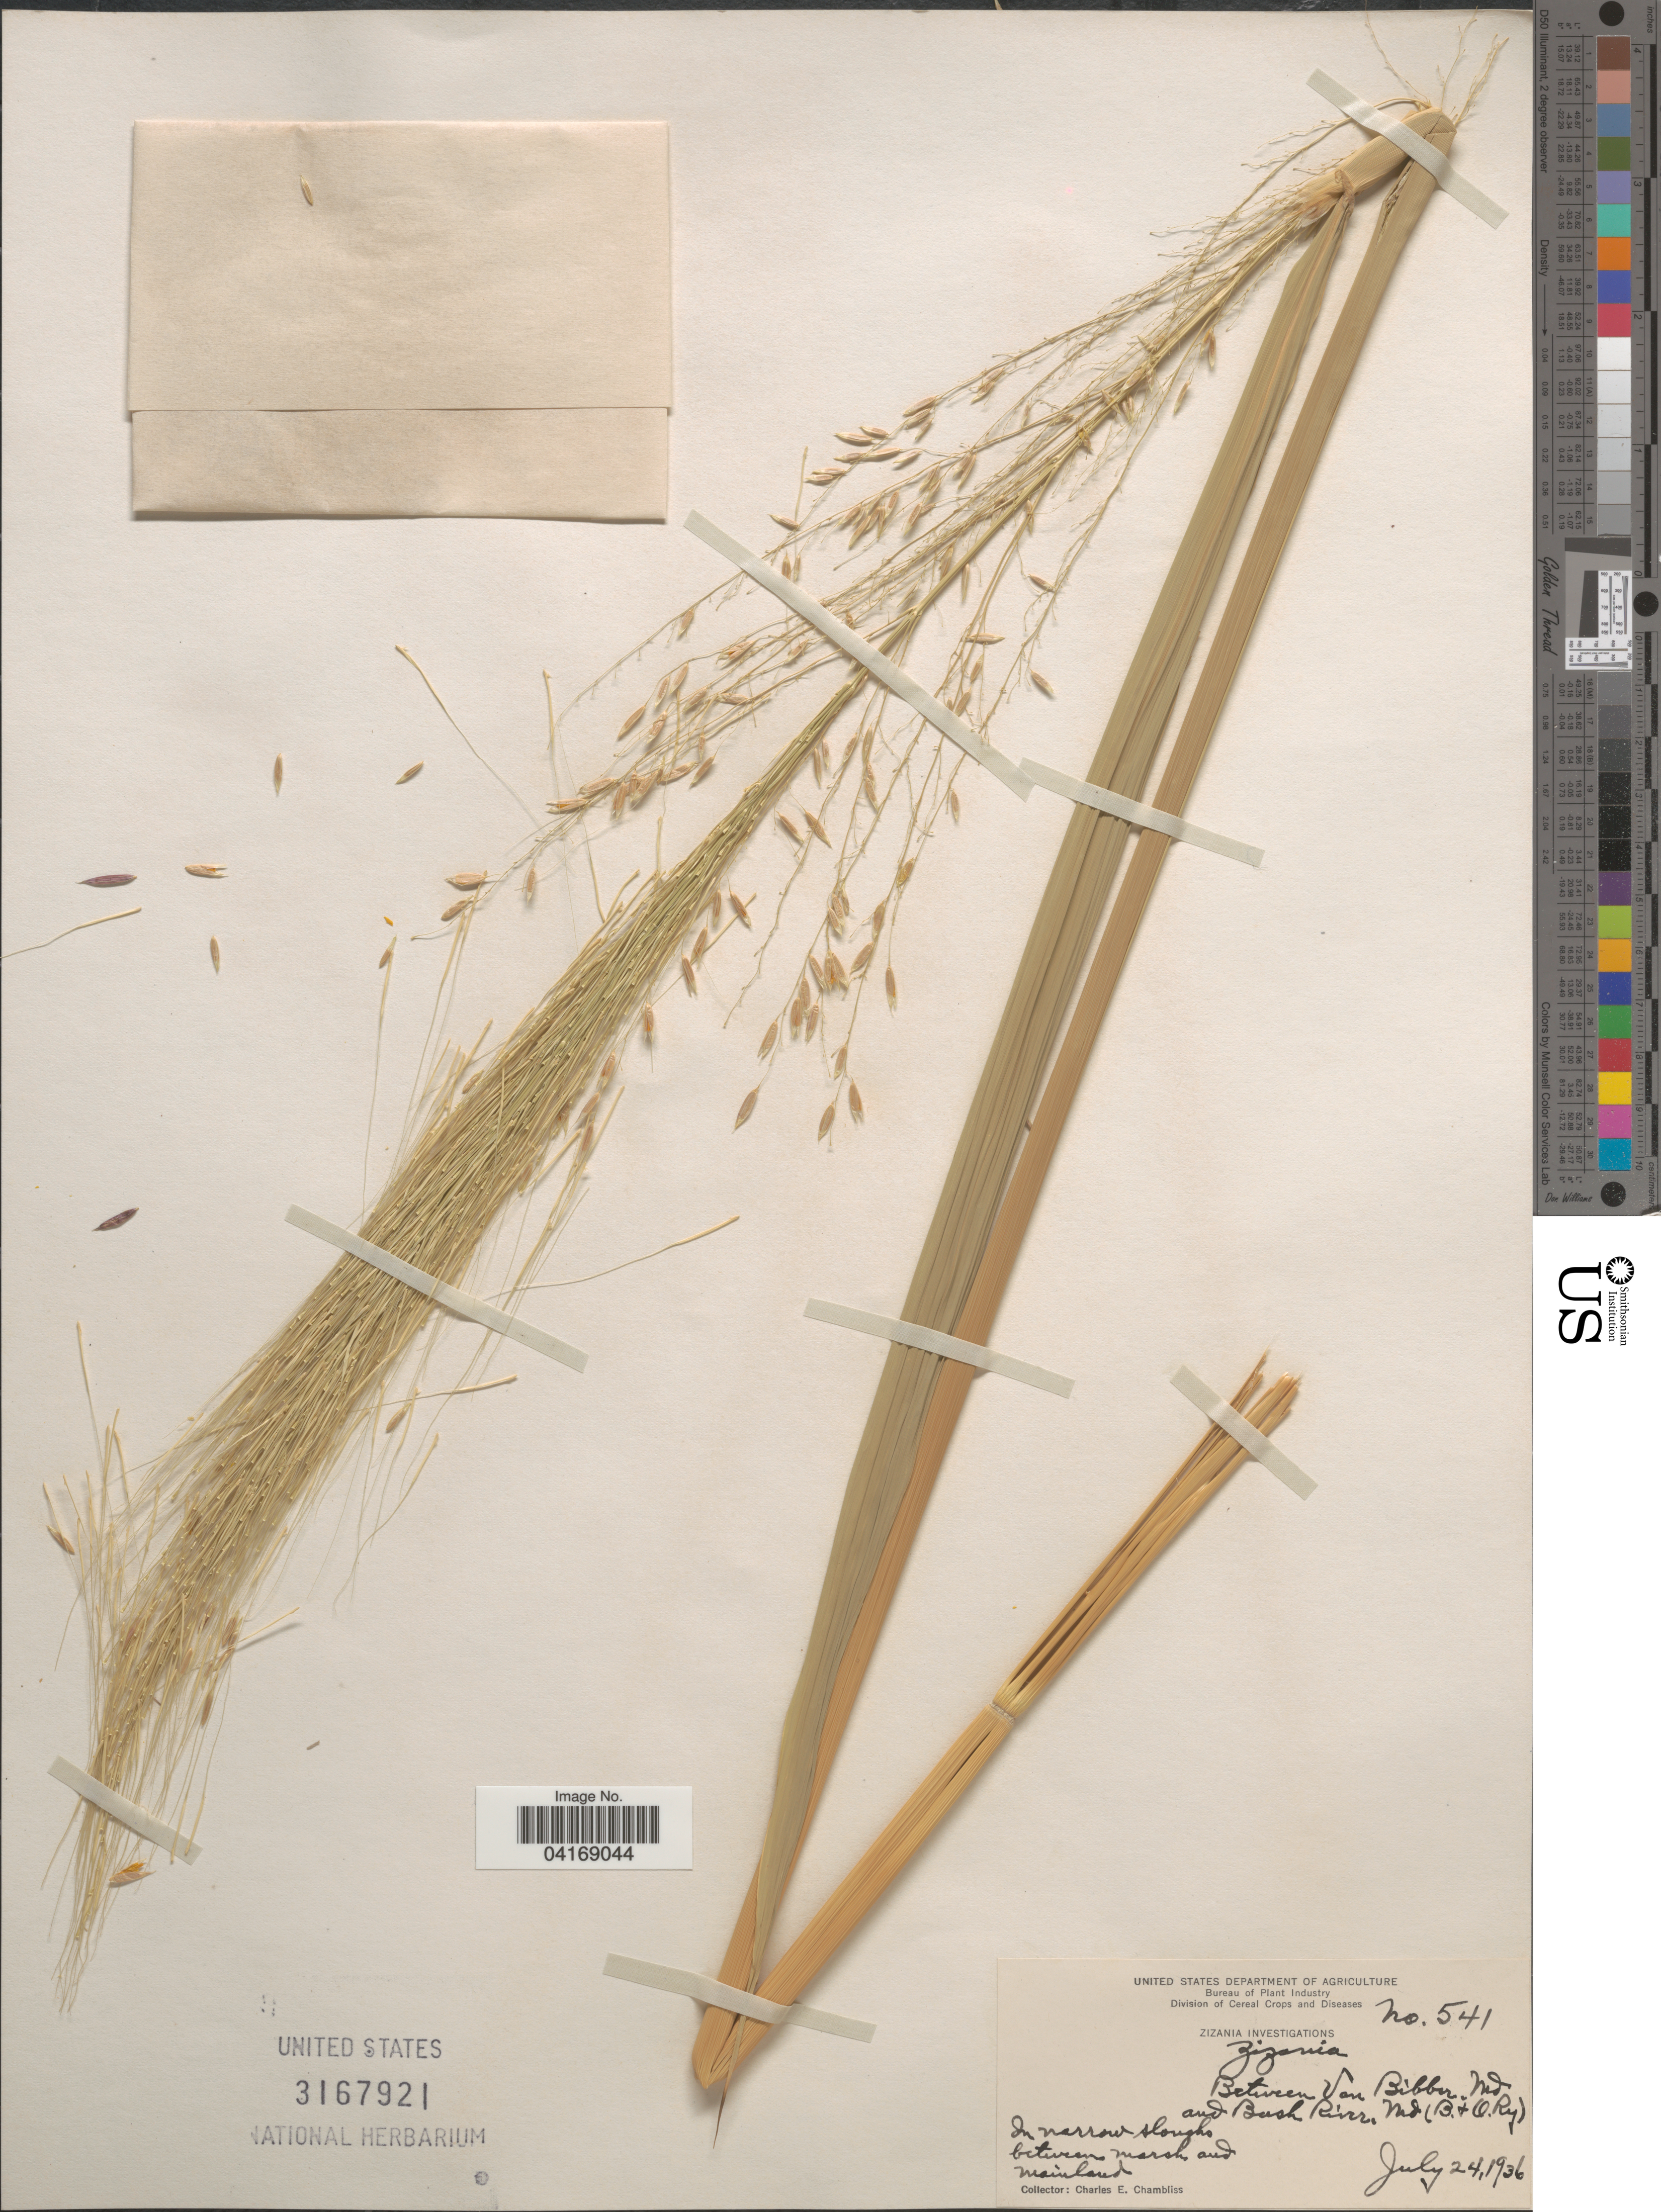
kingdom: Plantae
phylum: Tracheophyta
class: Liliopsida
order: Poales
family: Poaceae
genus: Zizania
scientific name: Zizania sp.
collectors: C. Chambliss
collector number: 541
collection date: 1936-07-24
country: United States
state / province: Maryland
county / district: Harford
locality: Between Van Bibber, Md., and Bush River., Md. (B+ Q Ry).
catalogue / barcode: US 3167921